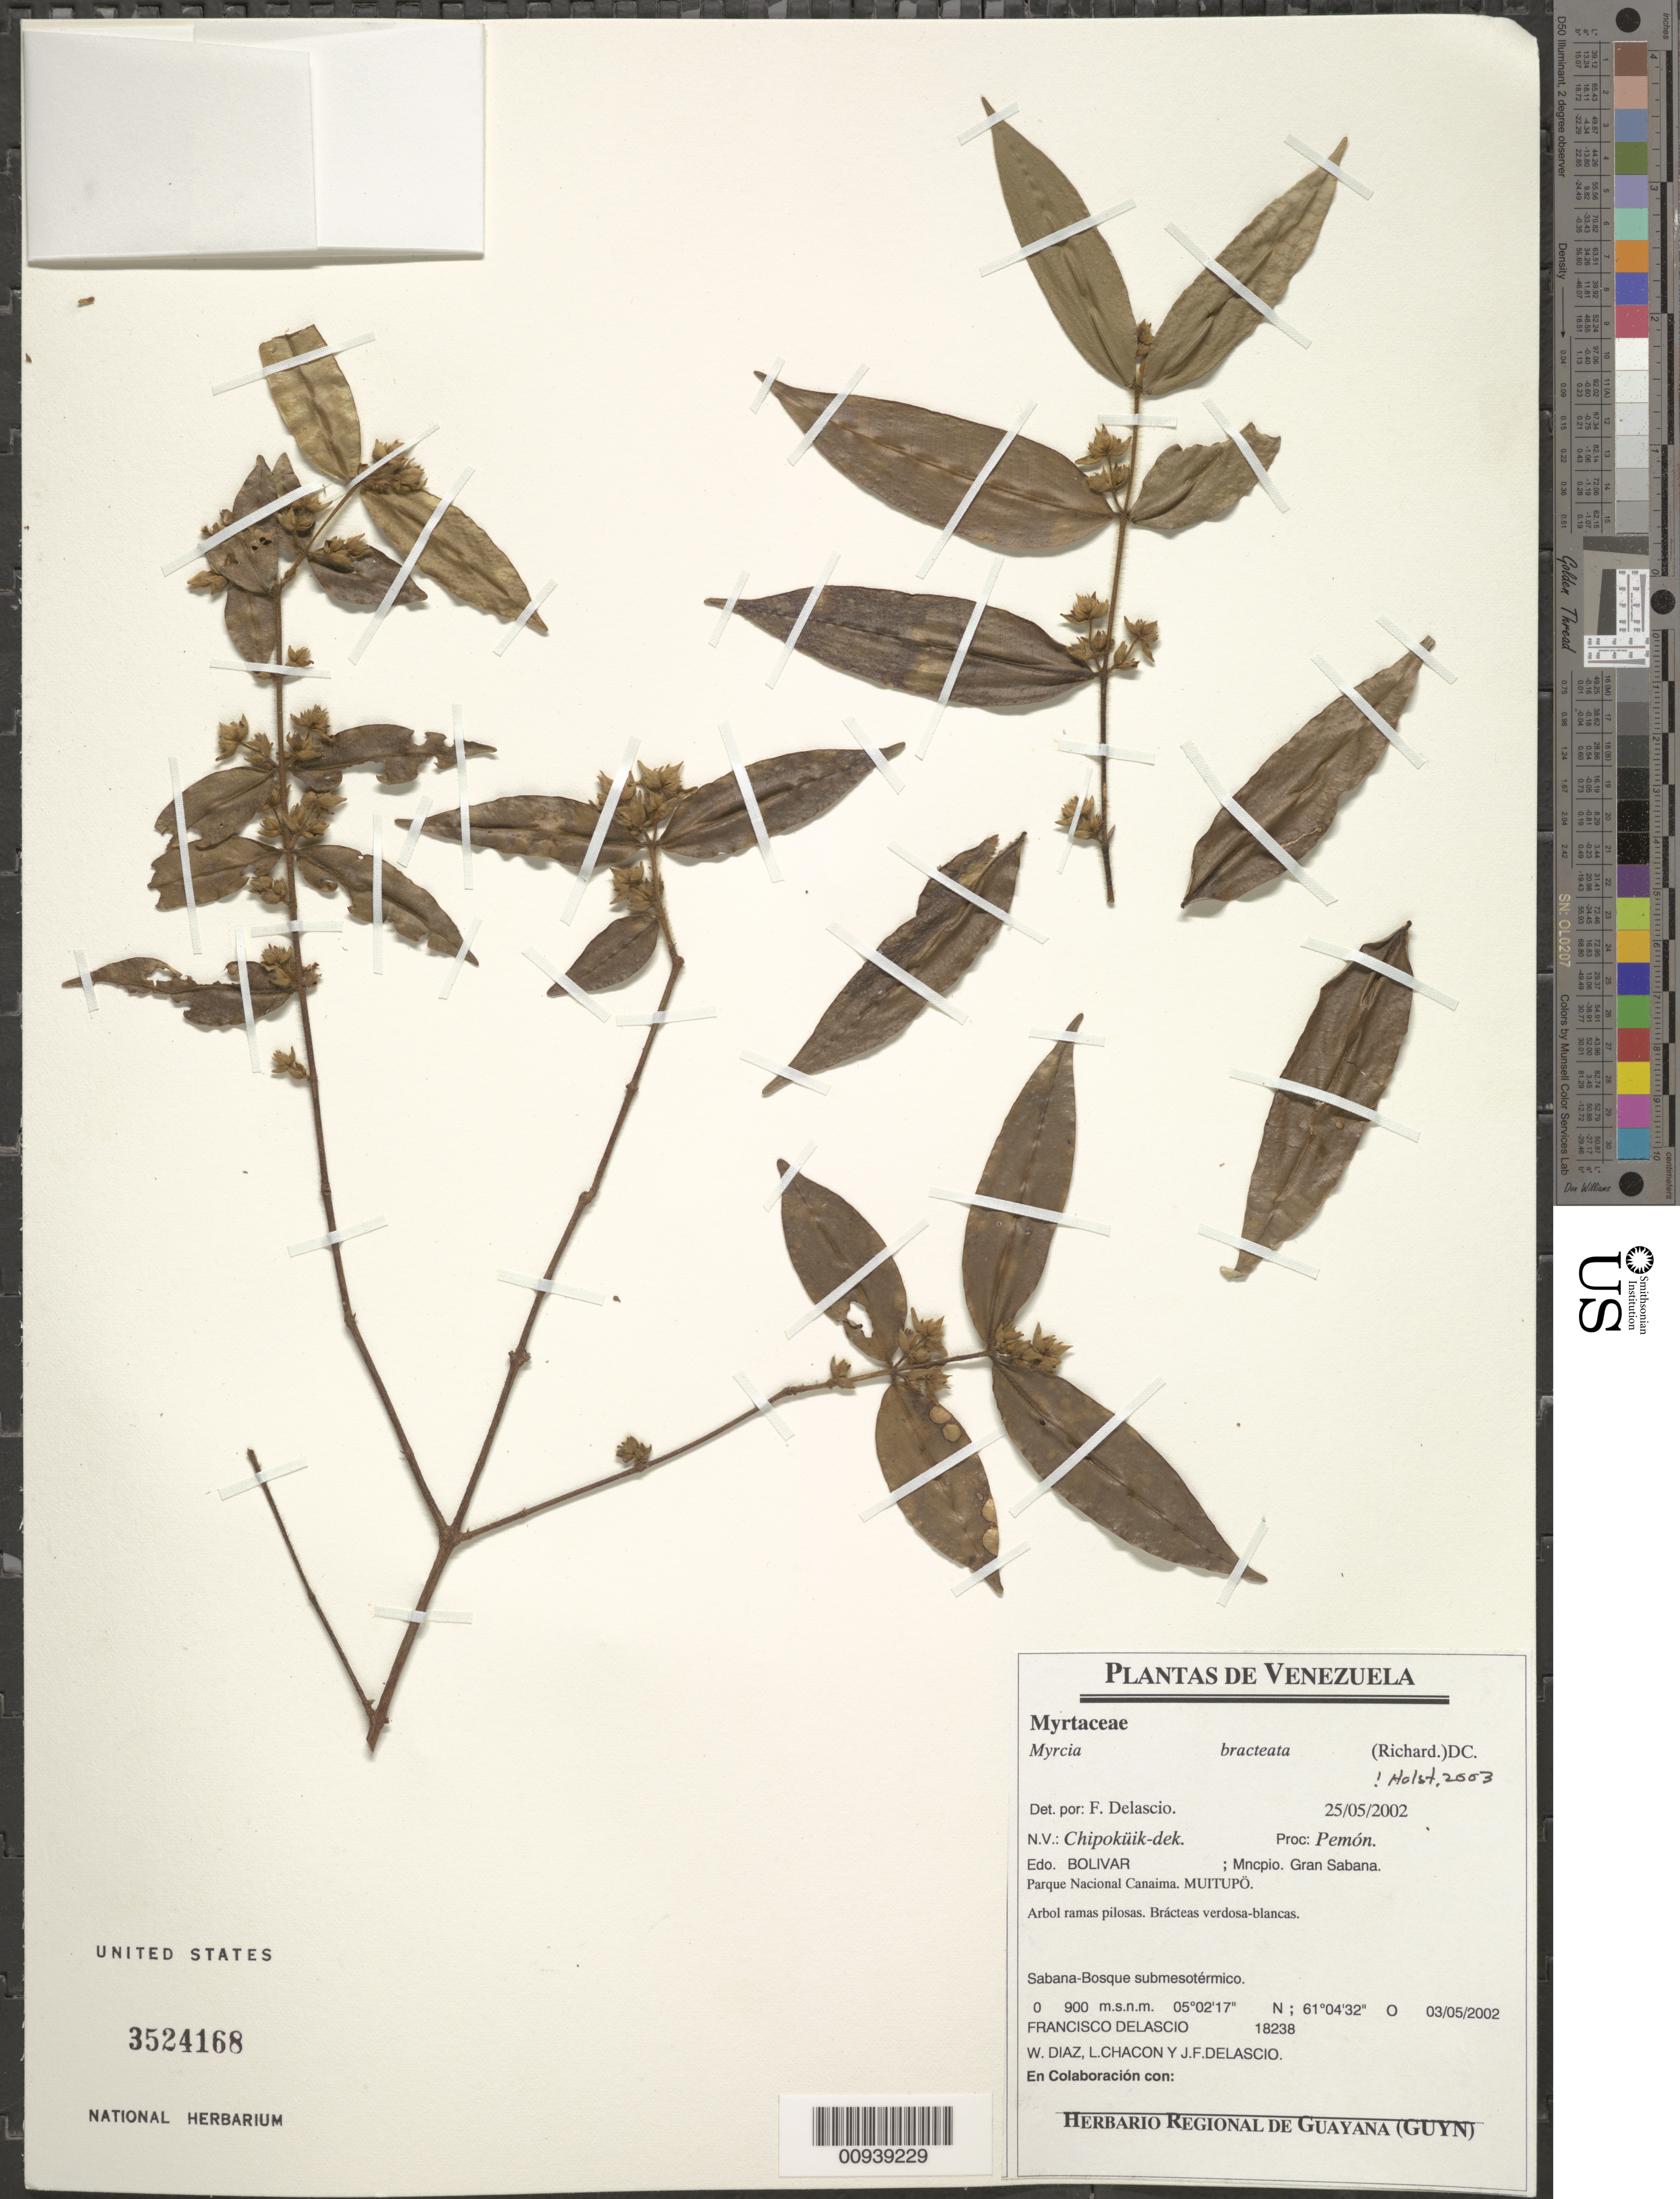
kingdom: Plantae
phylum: Tracheophyta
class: Magnoliopsida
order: Myrtales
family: Myrtaceae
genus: Myrcia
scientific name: Myrcia bracteata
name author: (Rich.) DC.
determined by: Holst, Bruce K.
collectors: F. Delascio C., W. Díaz P., L. Chacon & J. Delascio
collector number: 18238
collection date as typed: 3-May-02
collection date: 2002-05-03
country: Venezuela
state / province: Bolívar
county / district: Gran Sabana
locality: Parque Nacional Canaima. MUITUPO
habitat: Sabana-bosque submesotermico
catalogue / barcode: US 3524168